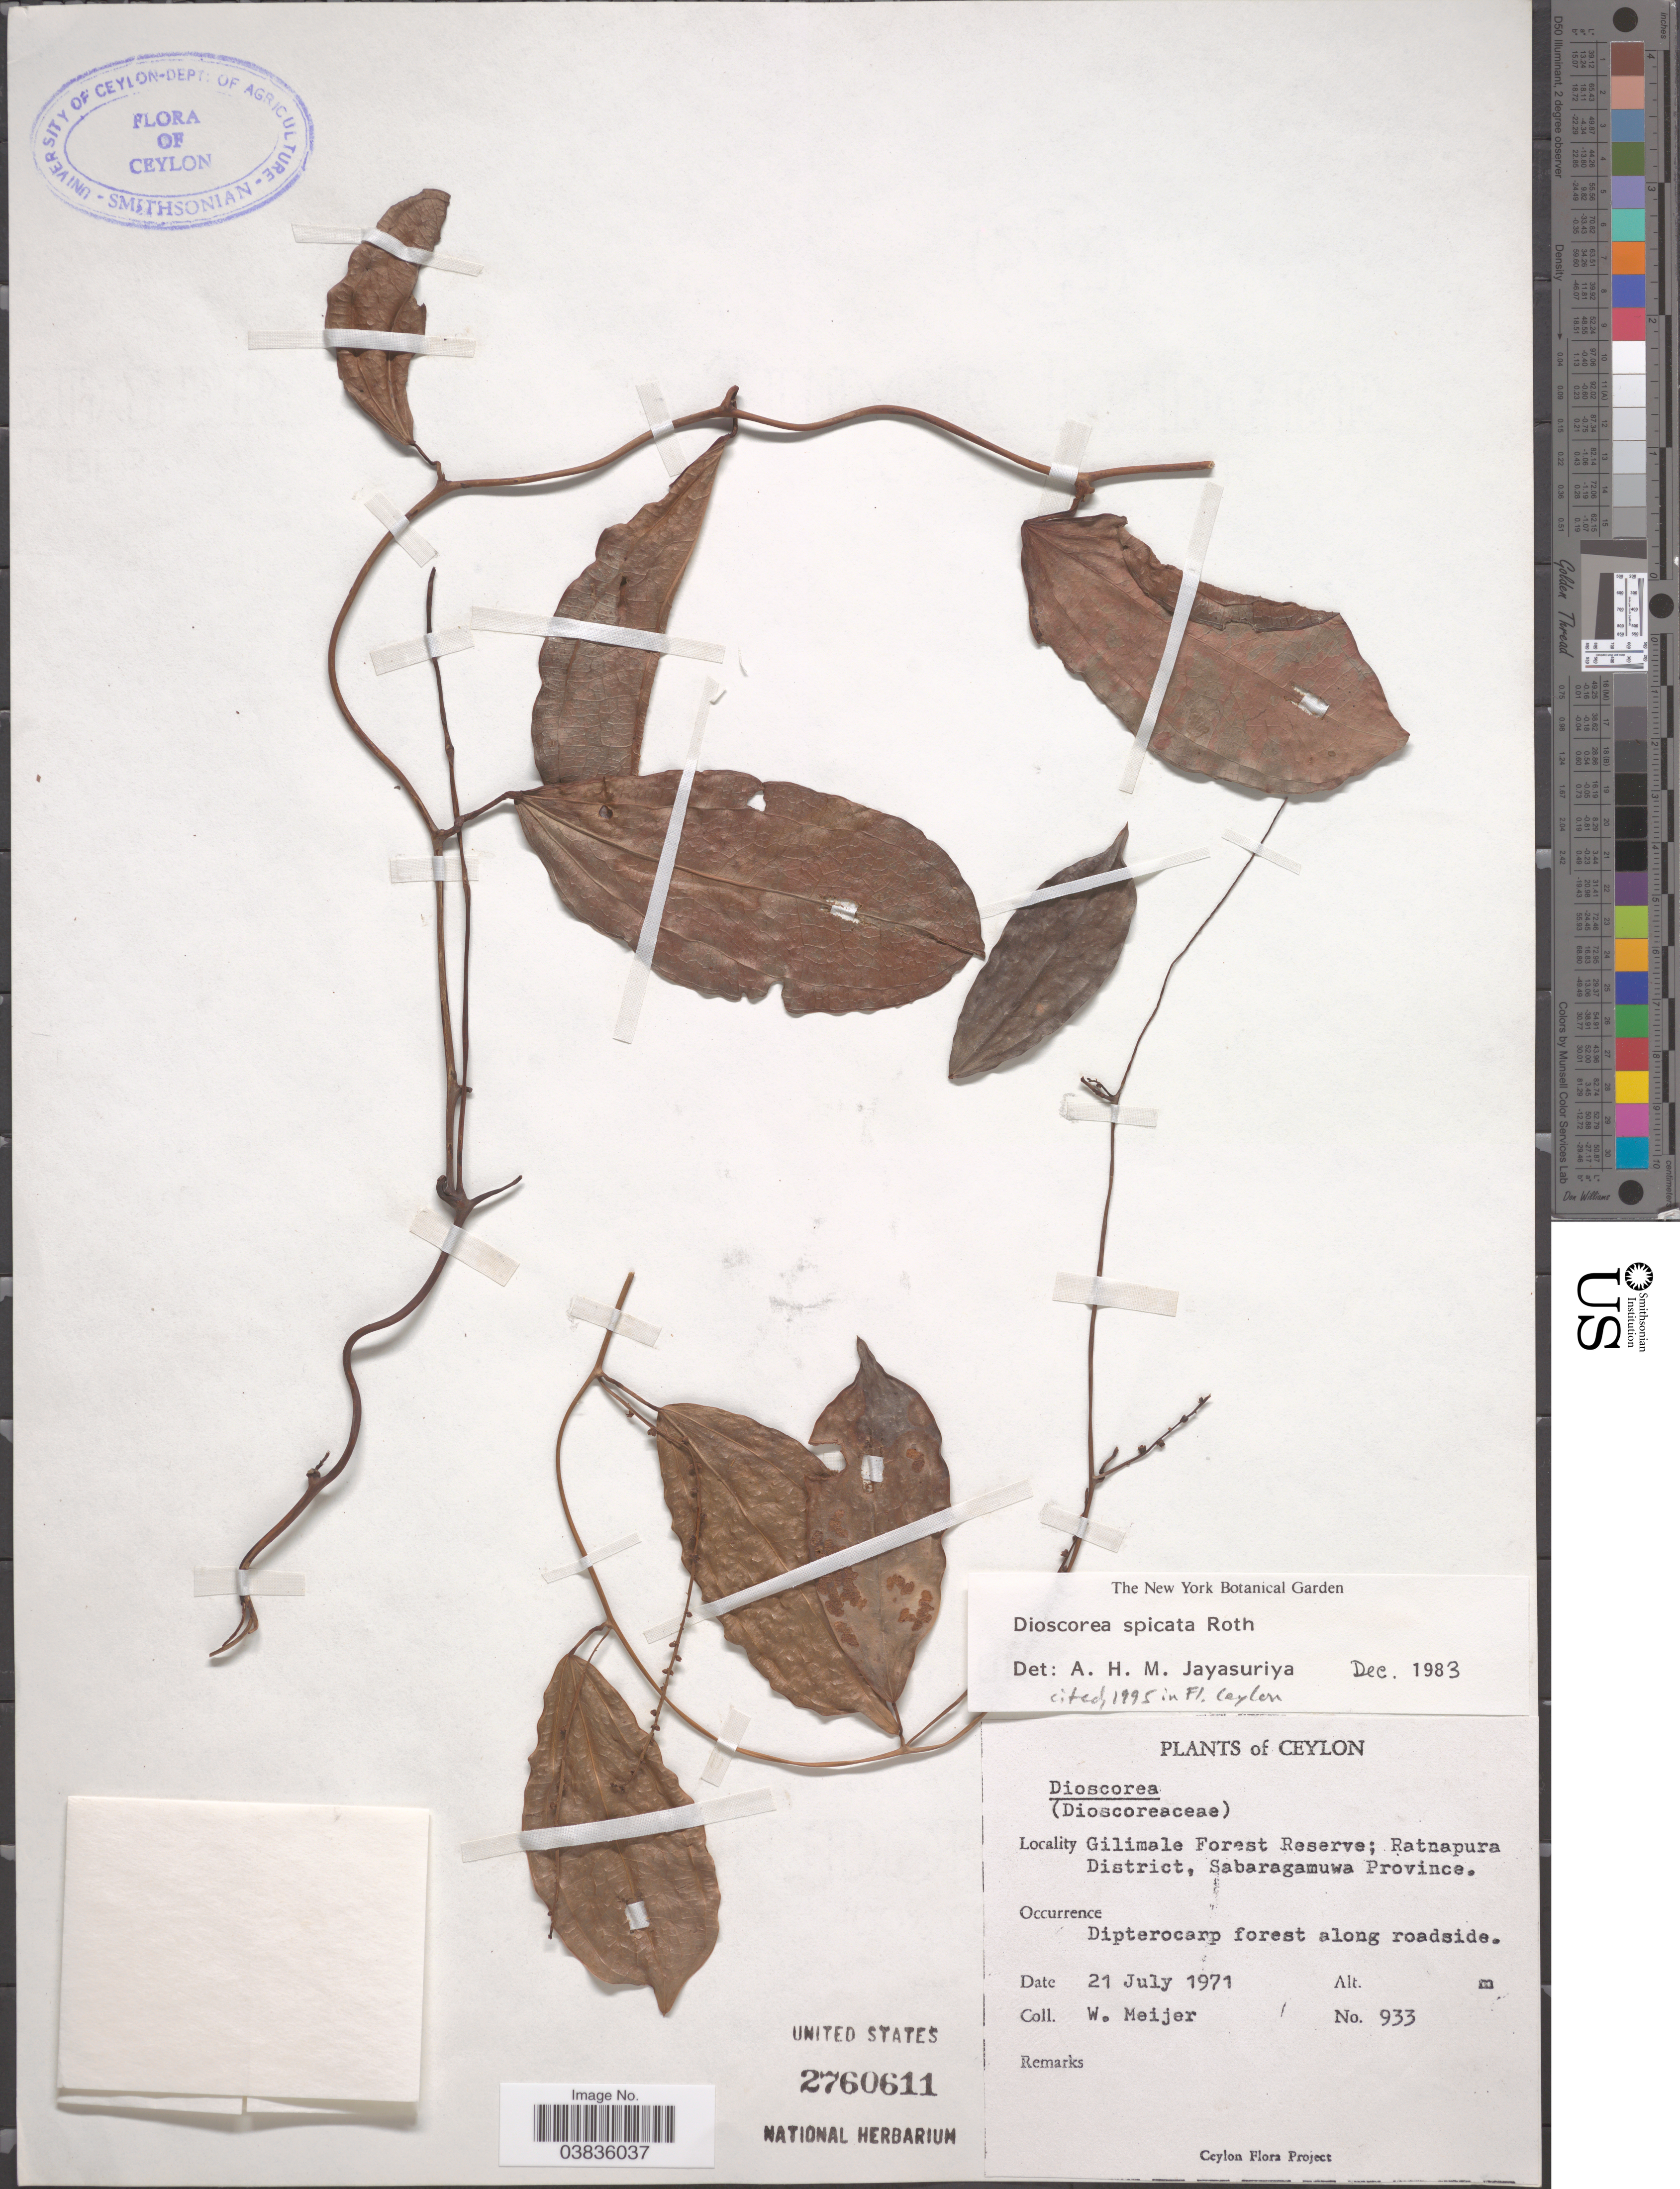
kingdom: Plantae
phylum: Tracheophyta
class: Liliopsida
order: Dioscoreales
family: Dioscoreaceae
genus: Dioscorea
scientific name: Dioscorea spicata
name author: Roth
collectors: W. Meijer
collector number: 933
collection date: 1971-07-21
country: Sri Lanka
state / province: Sabaragamuwa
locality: Ceylon. Gilimale Forest Reserve; Ratnapura District, Sabaragamuwa Province.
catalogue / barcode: US 2760611